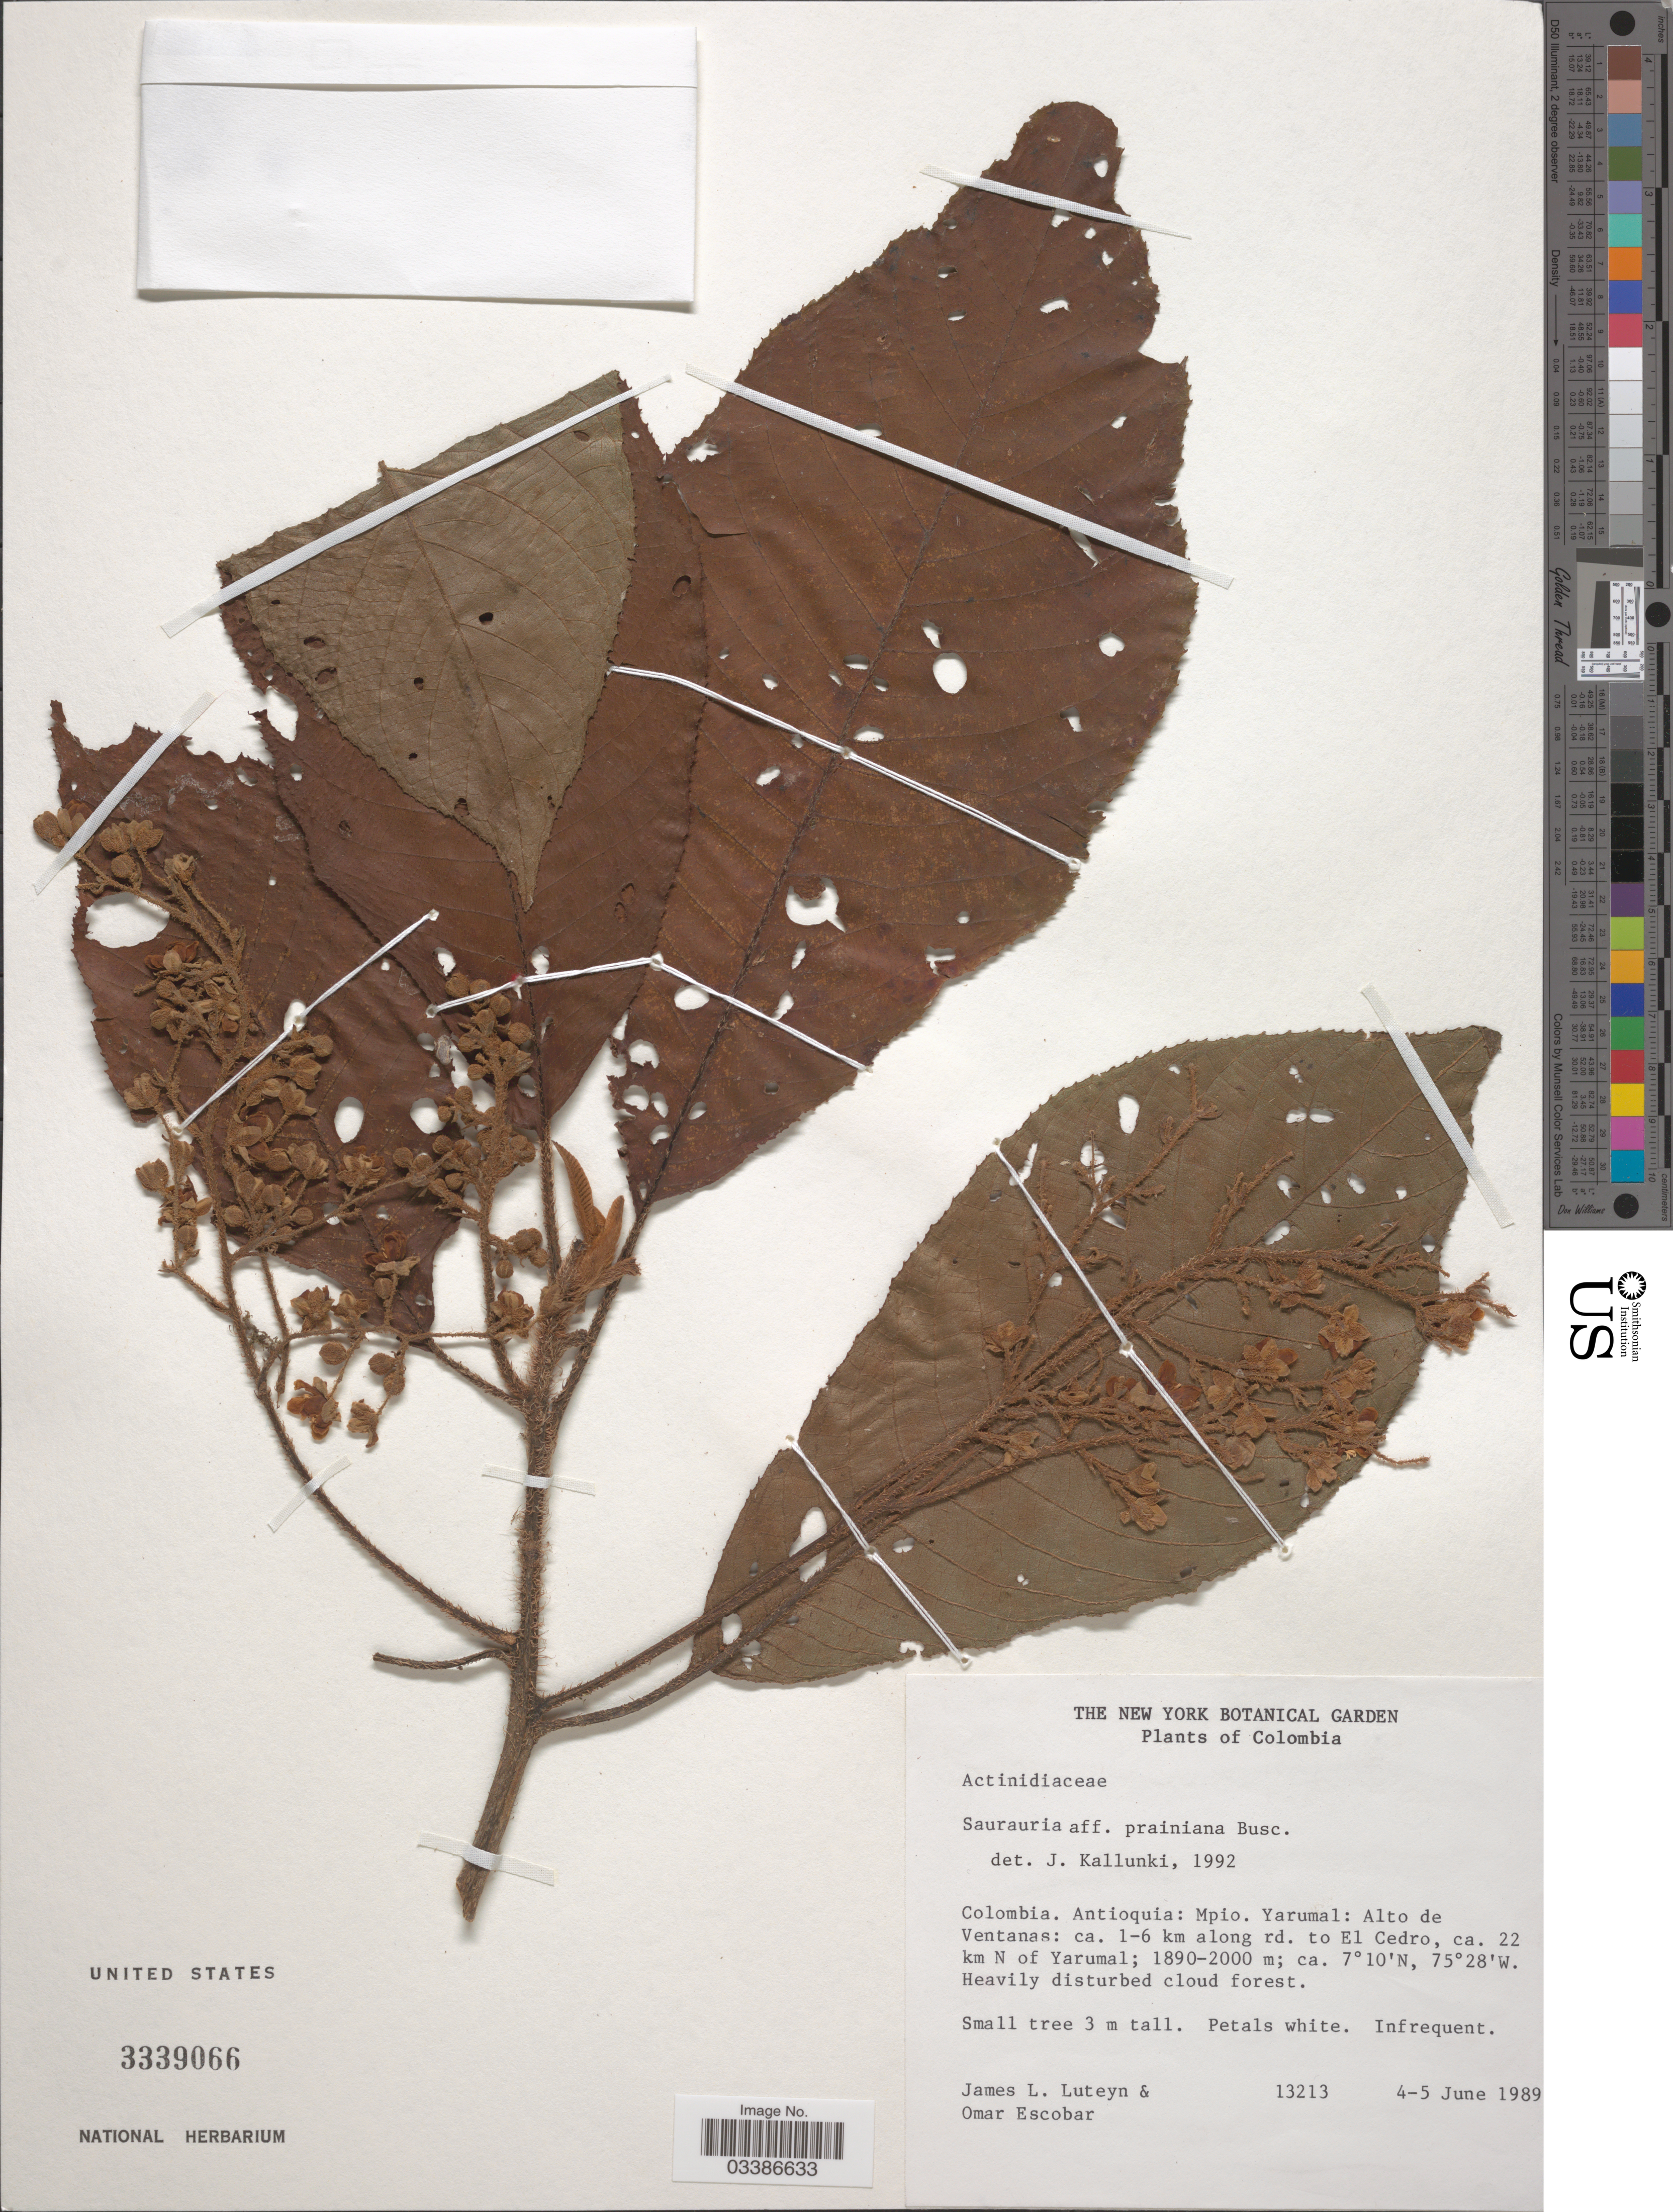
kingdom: Plantae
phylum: Tracheophyta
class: Magnoliopsida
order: Ericales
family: Actinidiaceae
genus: Saurauia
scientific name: Saurauia prainiana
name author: Buscal.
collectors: J. Luteyn & O. D. Escobar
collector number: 13213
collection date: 1989-06-04/1989-06-05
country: Colombia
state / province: Antioquia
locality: Mpio. Yarumal: Alto de Ventanas: ca. 1-6 km along rd. to El Cedro, ca. 22 km N of Yarumal.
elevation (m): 1890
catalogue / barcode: US 3339066